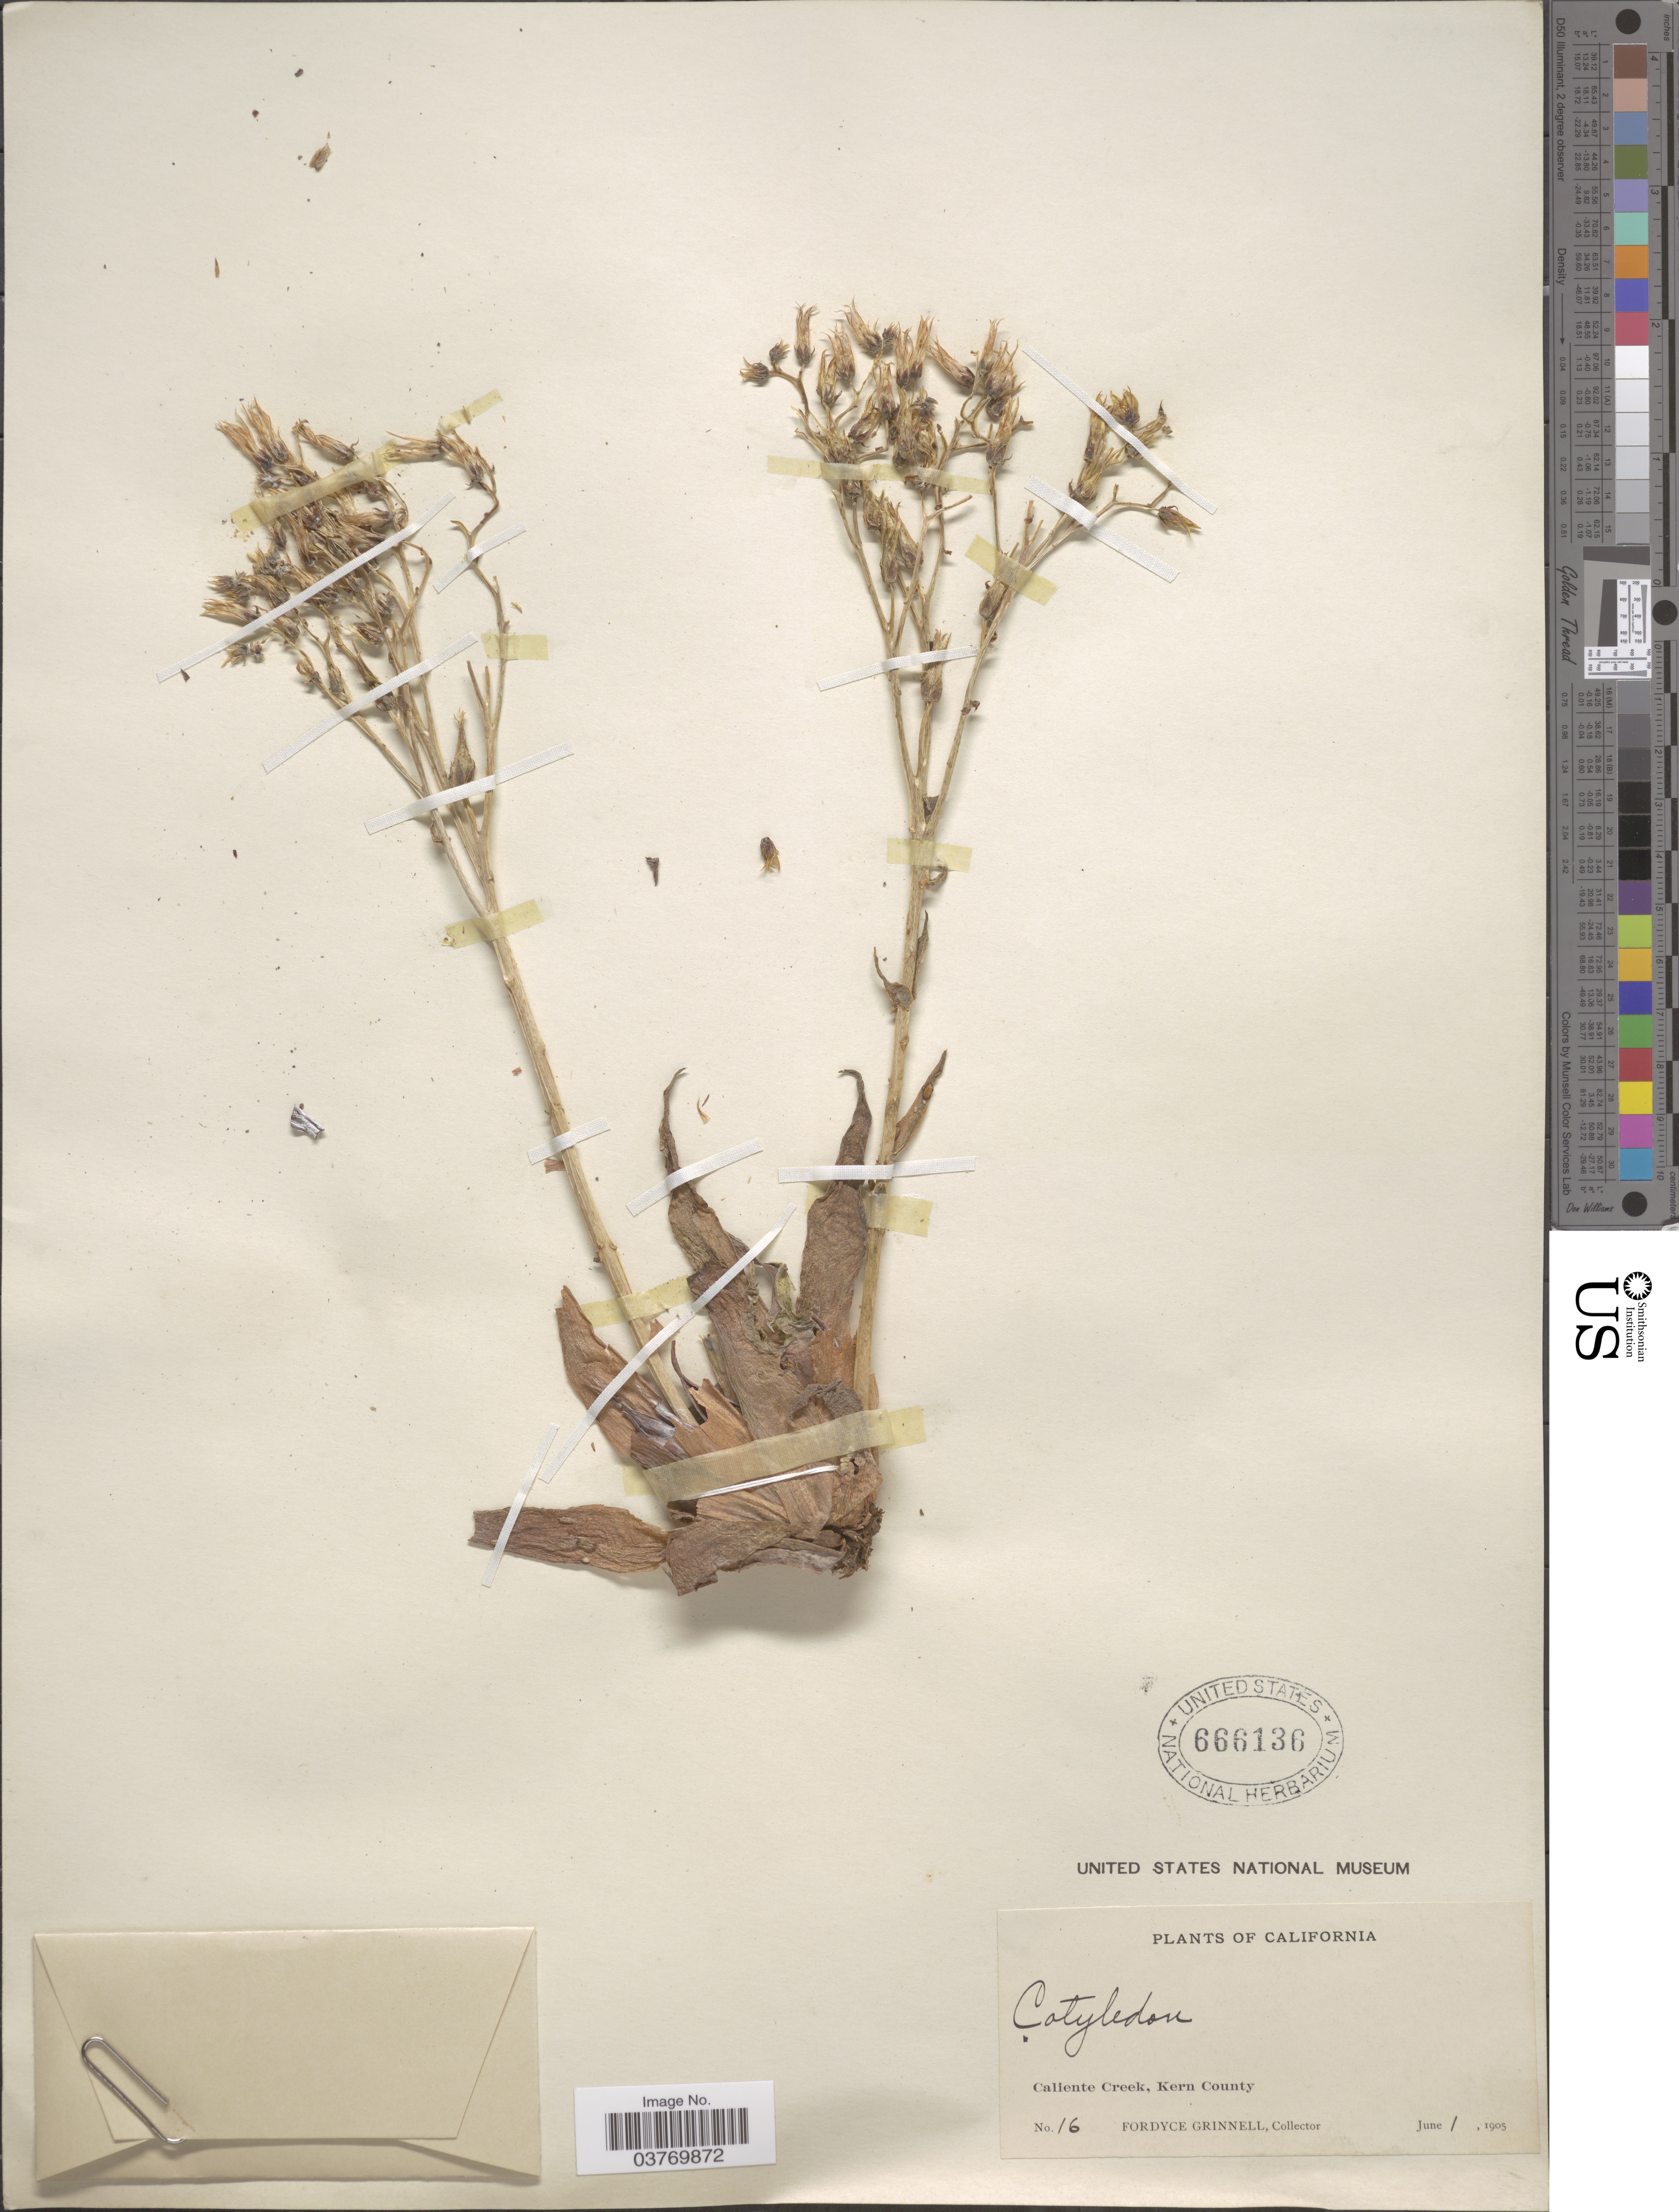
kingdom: Plantae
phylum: Tracheophyta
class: Magnoliopsida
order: Saxifragales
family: Crassulaceae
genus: Dudleya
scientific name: Dudleya sp.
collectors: F. Grinnell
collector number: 16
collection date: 1905-06-01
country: United States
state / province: California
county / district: Kern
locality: Caliente Creek, Kern County.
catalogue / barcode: US 666136